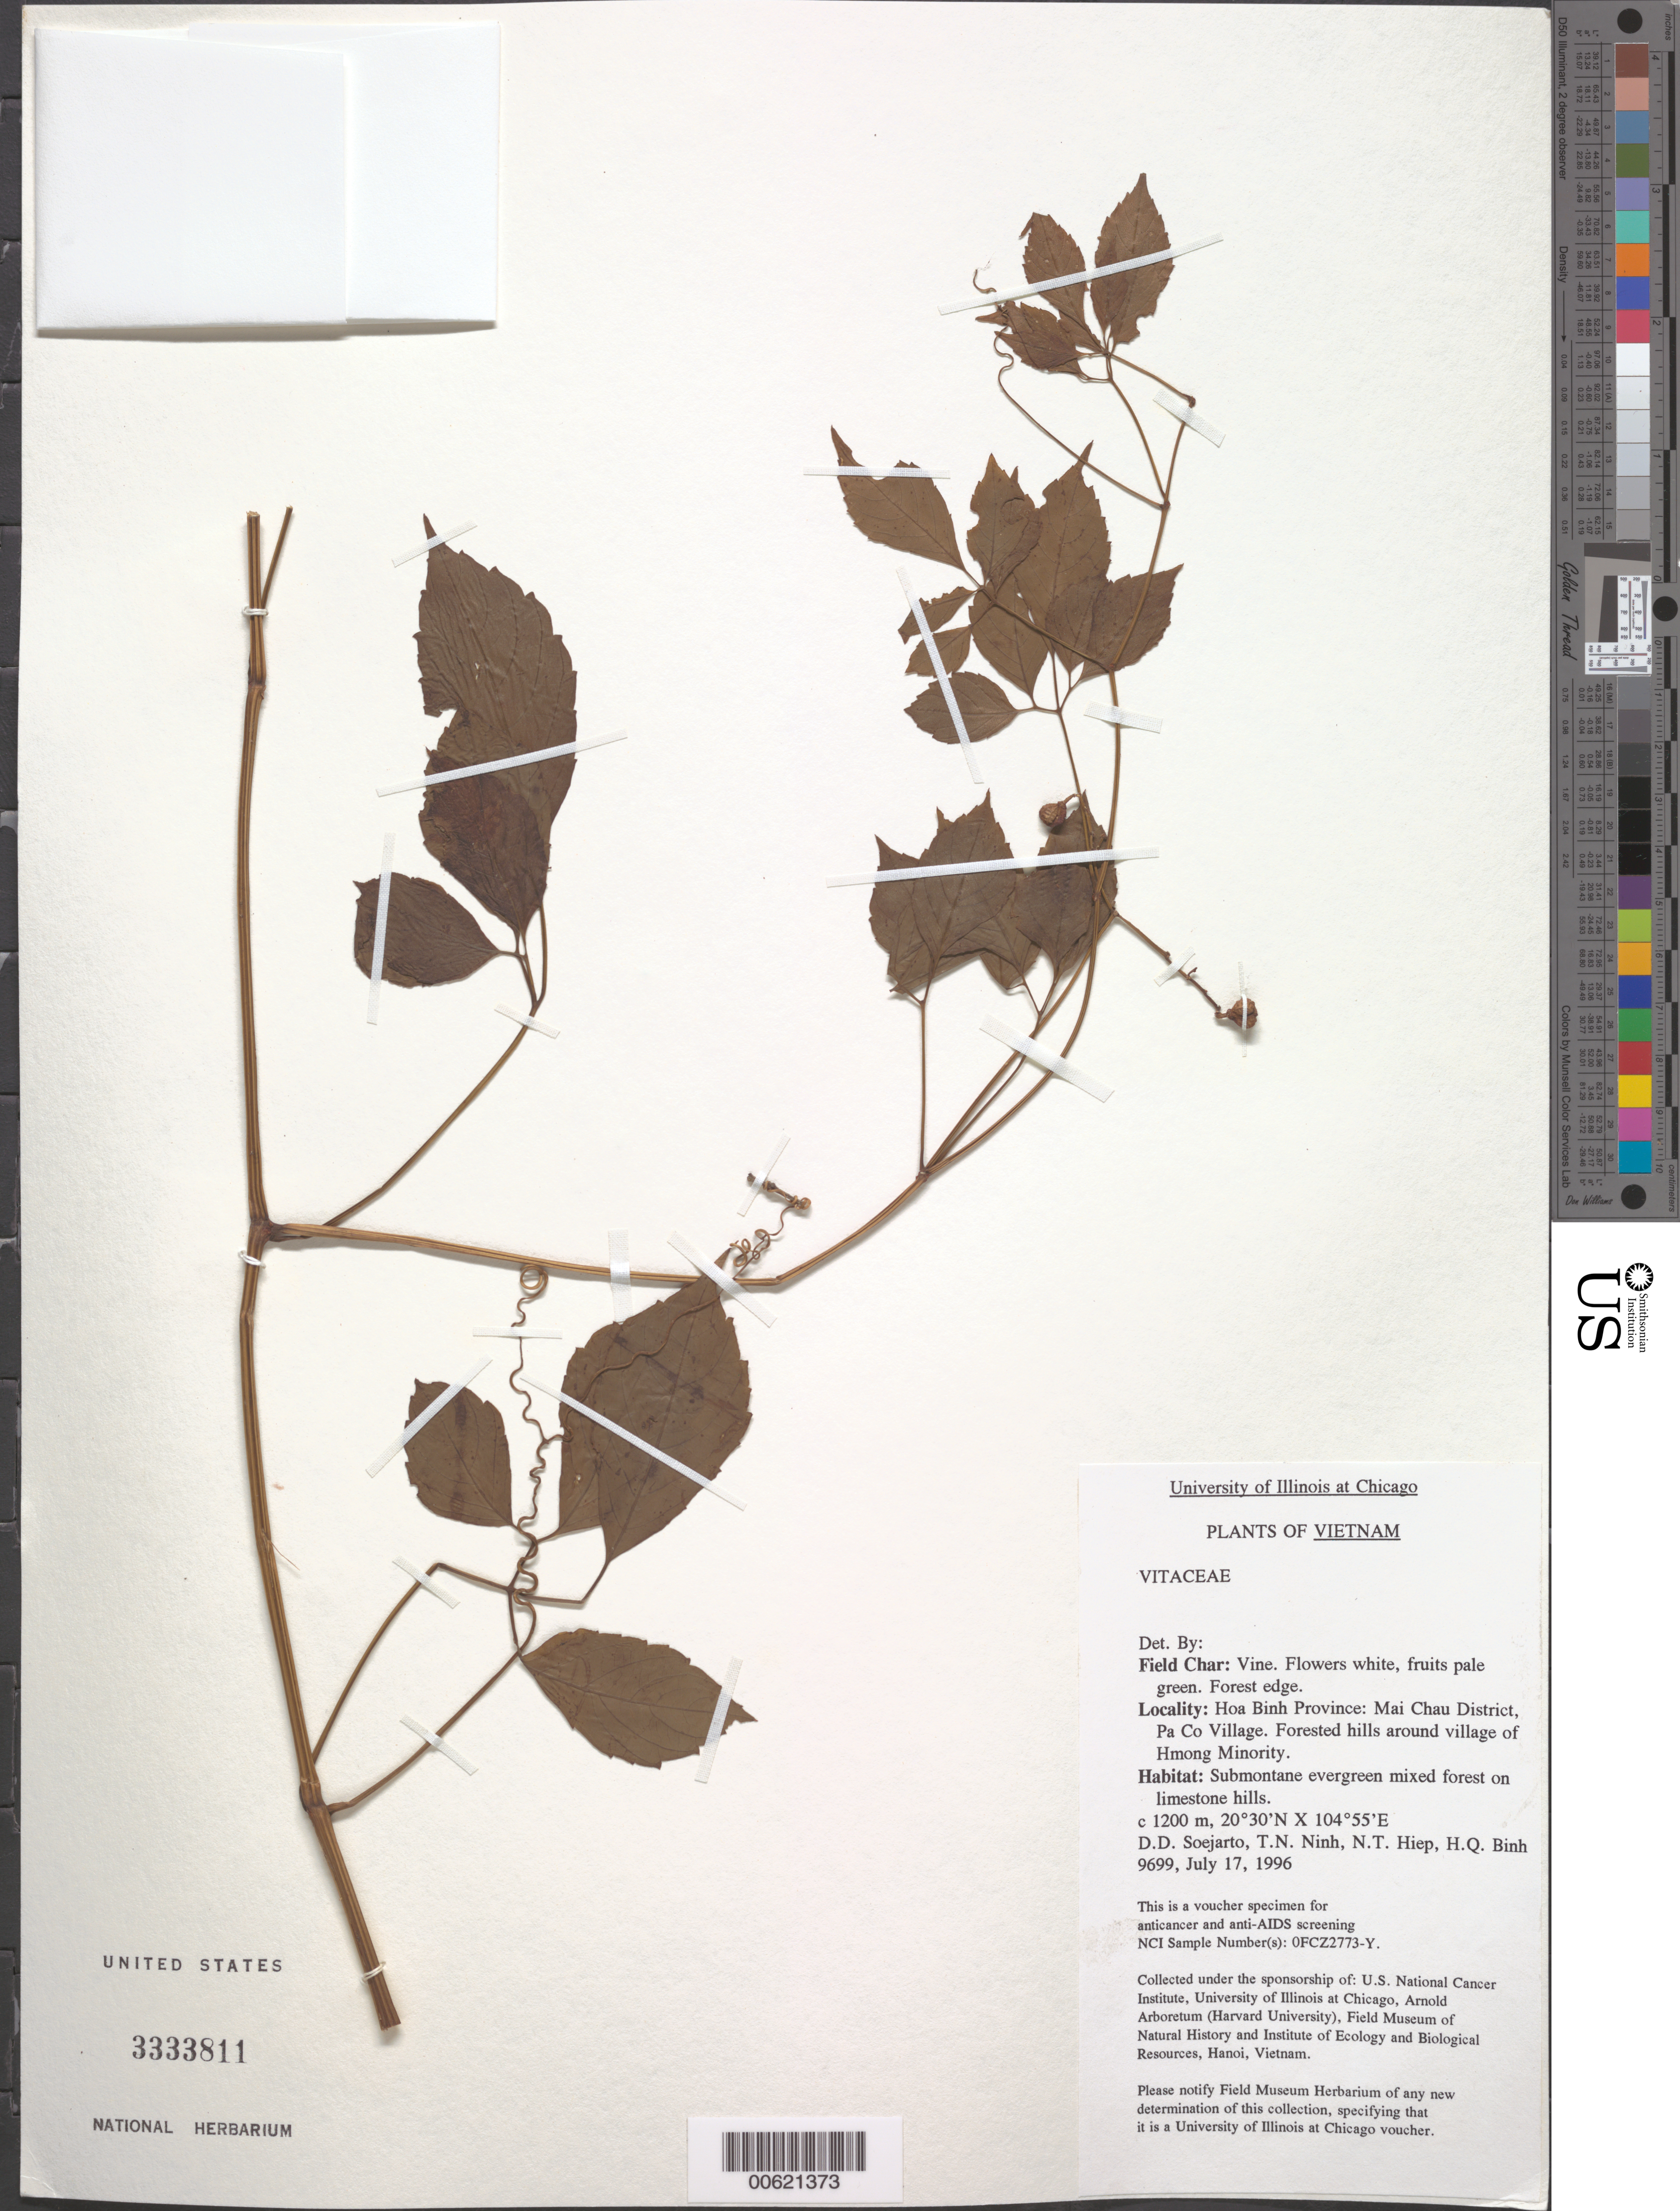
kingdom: Plantae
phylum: Tracheophyta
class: Magnoliopsida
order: Vitales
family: Vitaceae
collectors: T. N. Ninh, N. T. Hiep & H. Q. Binh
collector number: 9699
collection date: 1996-07-17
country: Vietnam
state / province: Hoa Binh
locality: Mai Chau District, Pa Co Village. Forested hills around village of Hmong Minority.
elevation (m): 1200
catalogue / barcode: US 3333811